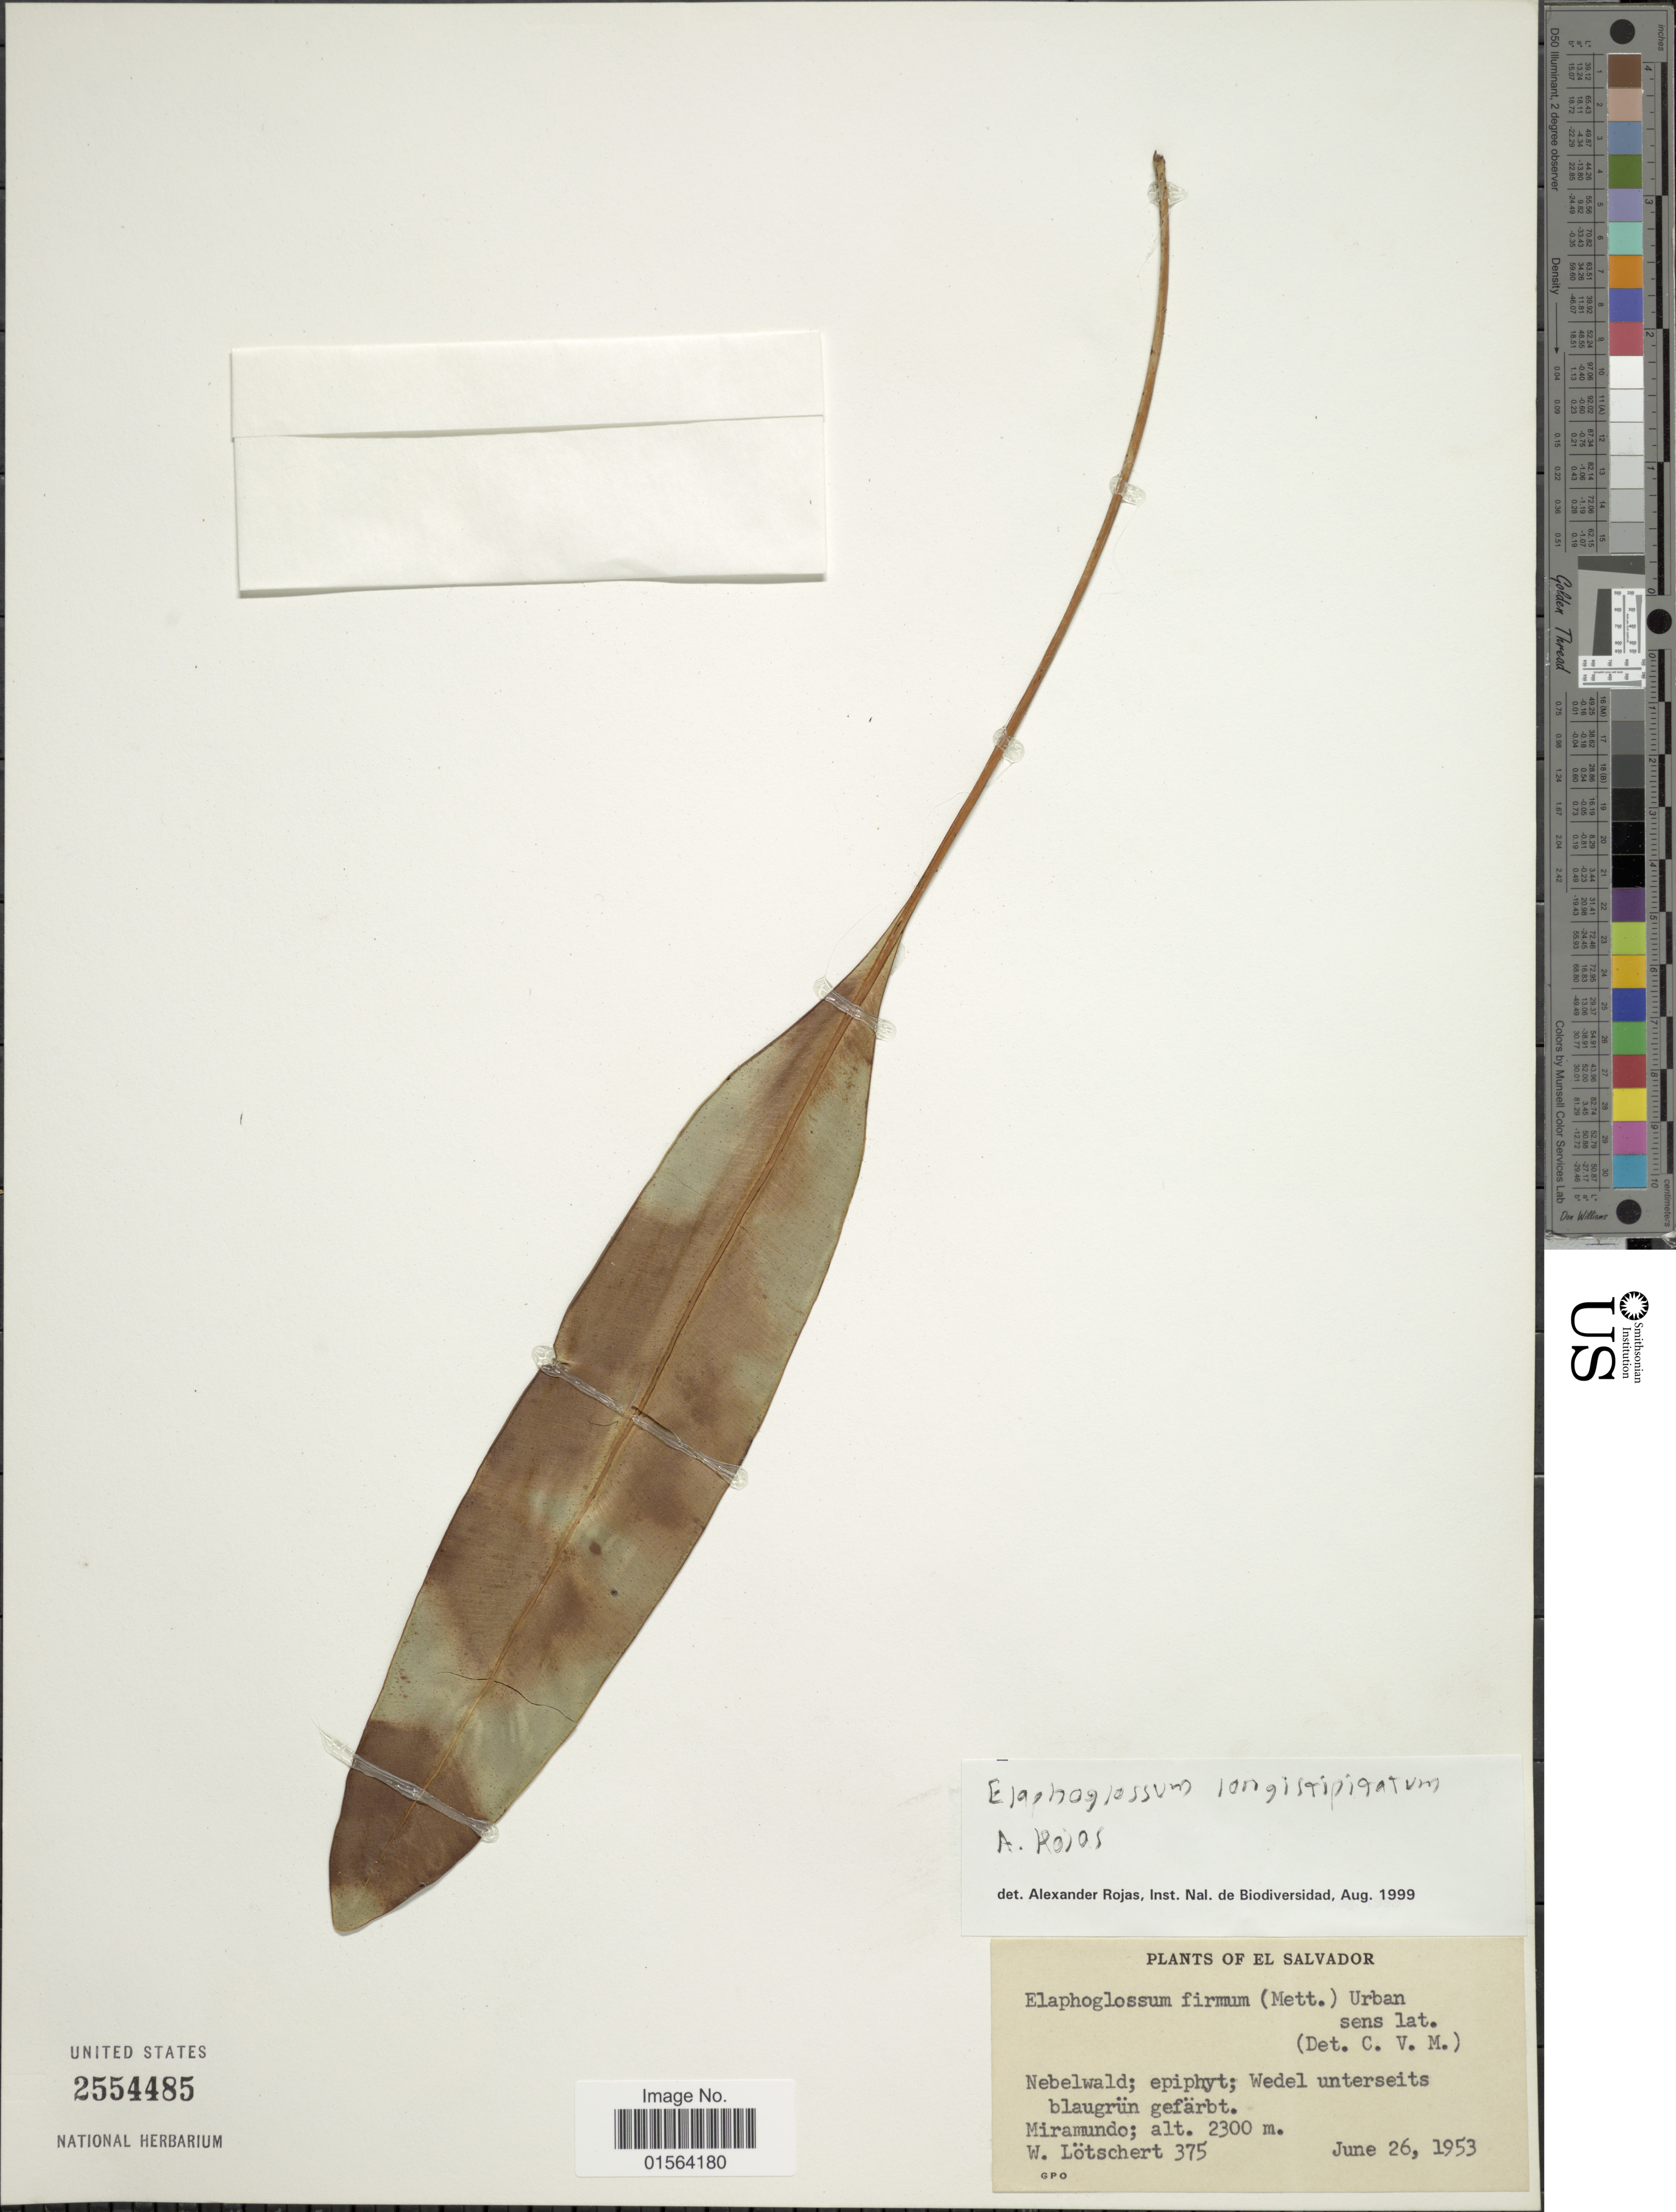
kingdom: Plantae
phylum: Tracheophyta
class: Polypodiopsida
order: Polypodiales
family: Dryopteridaceae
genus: Elaphoglossum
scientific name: Elaphoglossum latifolium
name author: (Sw.) J. Sm.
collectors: W. Lötschert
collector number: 375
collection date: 1953-06-26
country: El Salvador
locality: Miramundo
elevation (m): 2300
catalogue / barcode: US 2554485